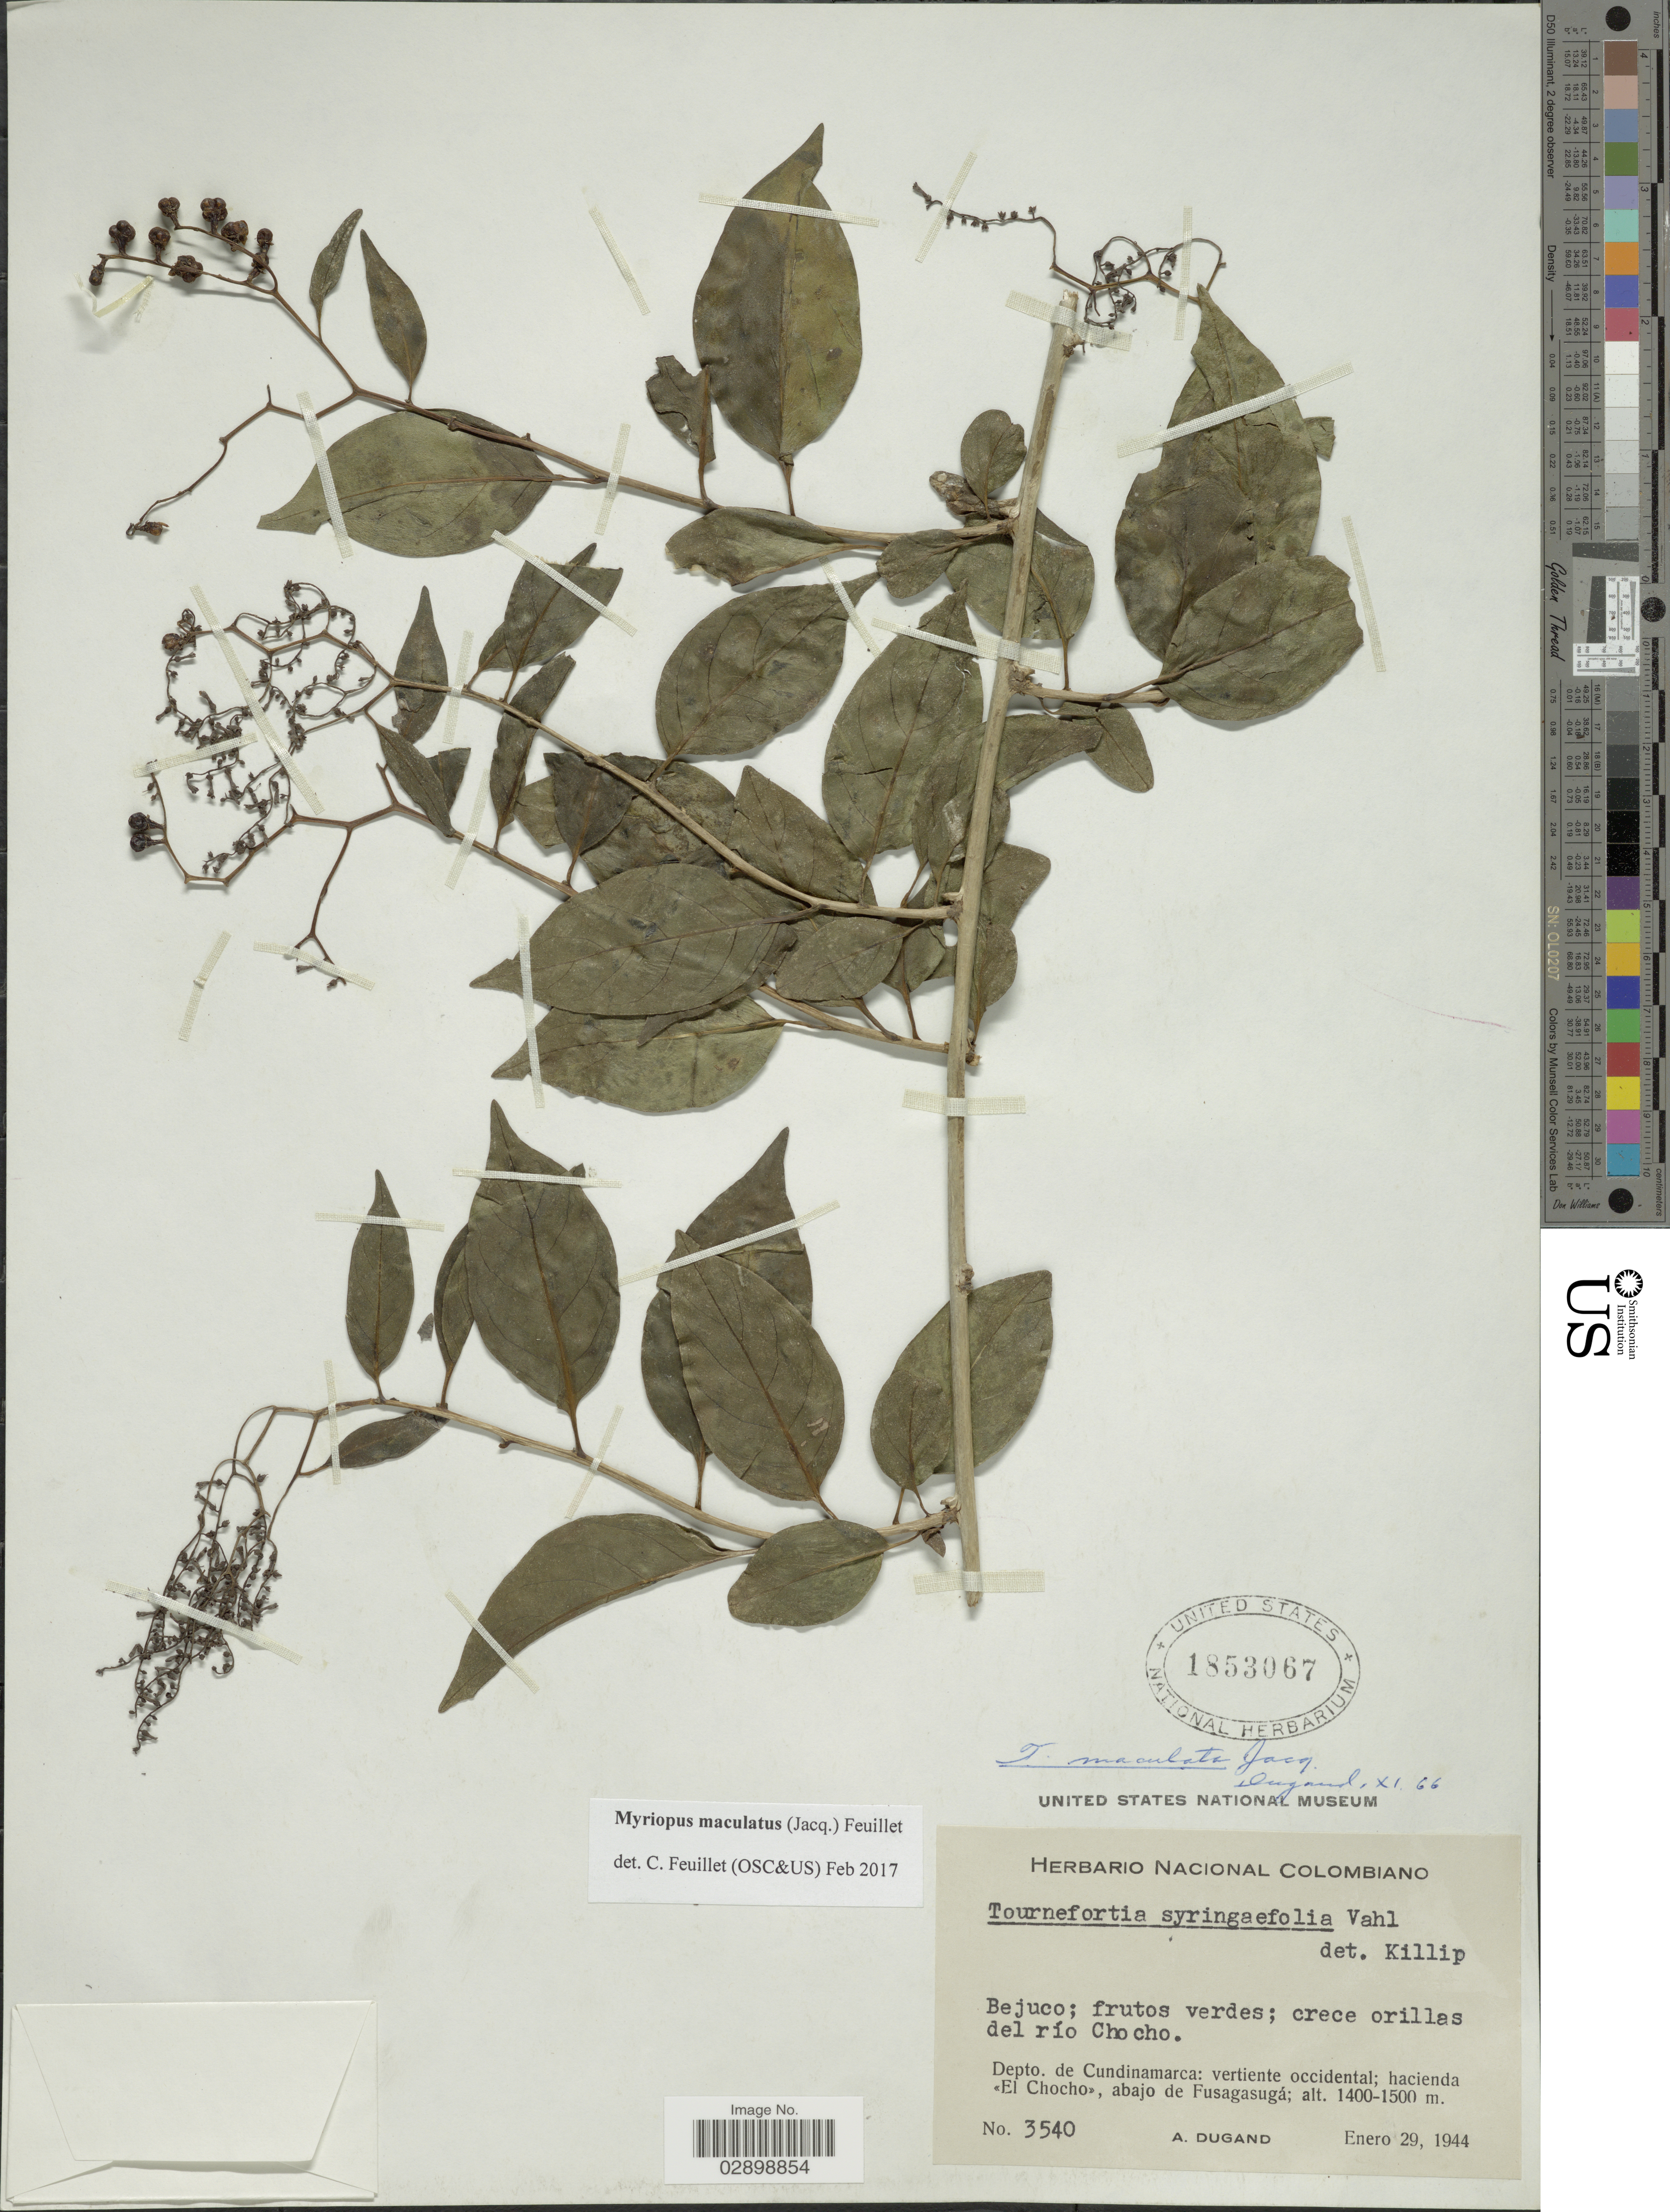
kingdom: Plantae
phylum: Tracheophyta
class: Magnoliopsida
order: Boraginales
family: Heliotropiaceae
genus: Myriopus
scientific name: Myriopus maculatus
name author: (Jacq.) Feuillet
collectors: A. Dugand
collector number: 3540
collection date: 1944-01-29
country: Colombia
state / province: Cundinamarca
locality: Crece orillas del río Chocho. Depto. de Cundinamarca: vertiente occidental; hacienda <<El Chocho>>, abajo de Fusagasugá.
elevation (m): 1400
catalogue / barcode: US 1853067